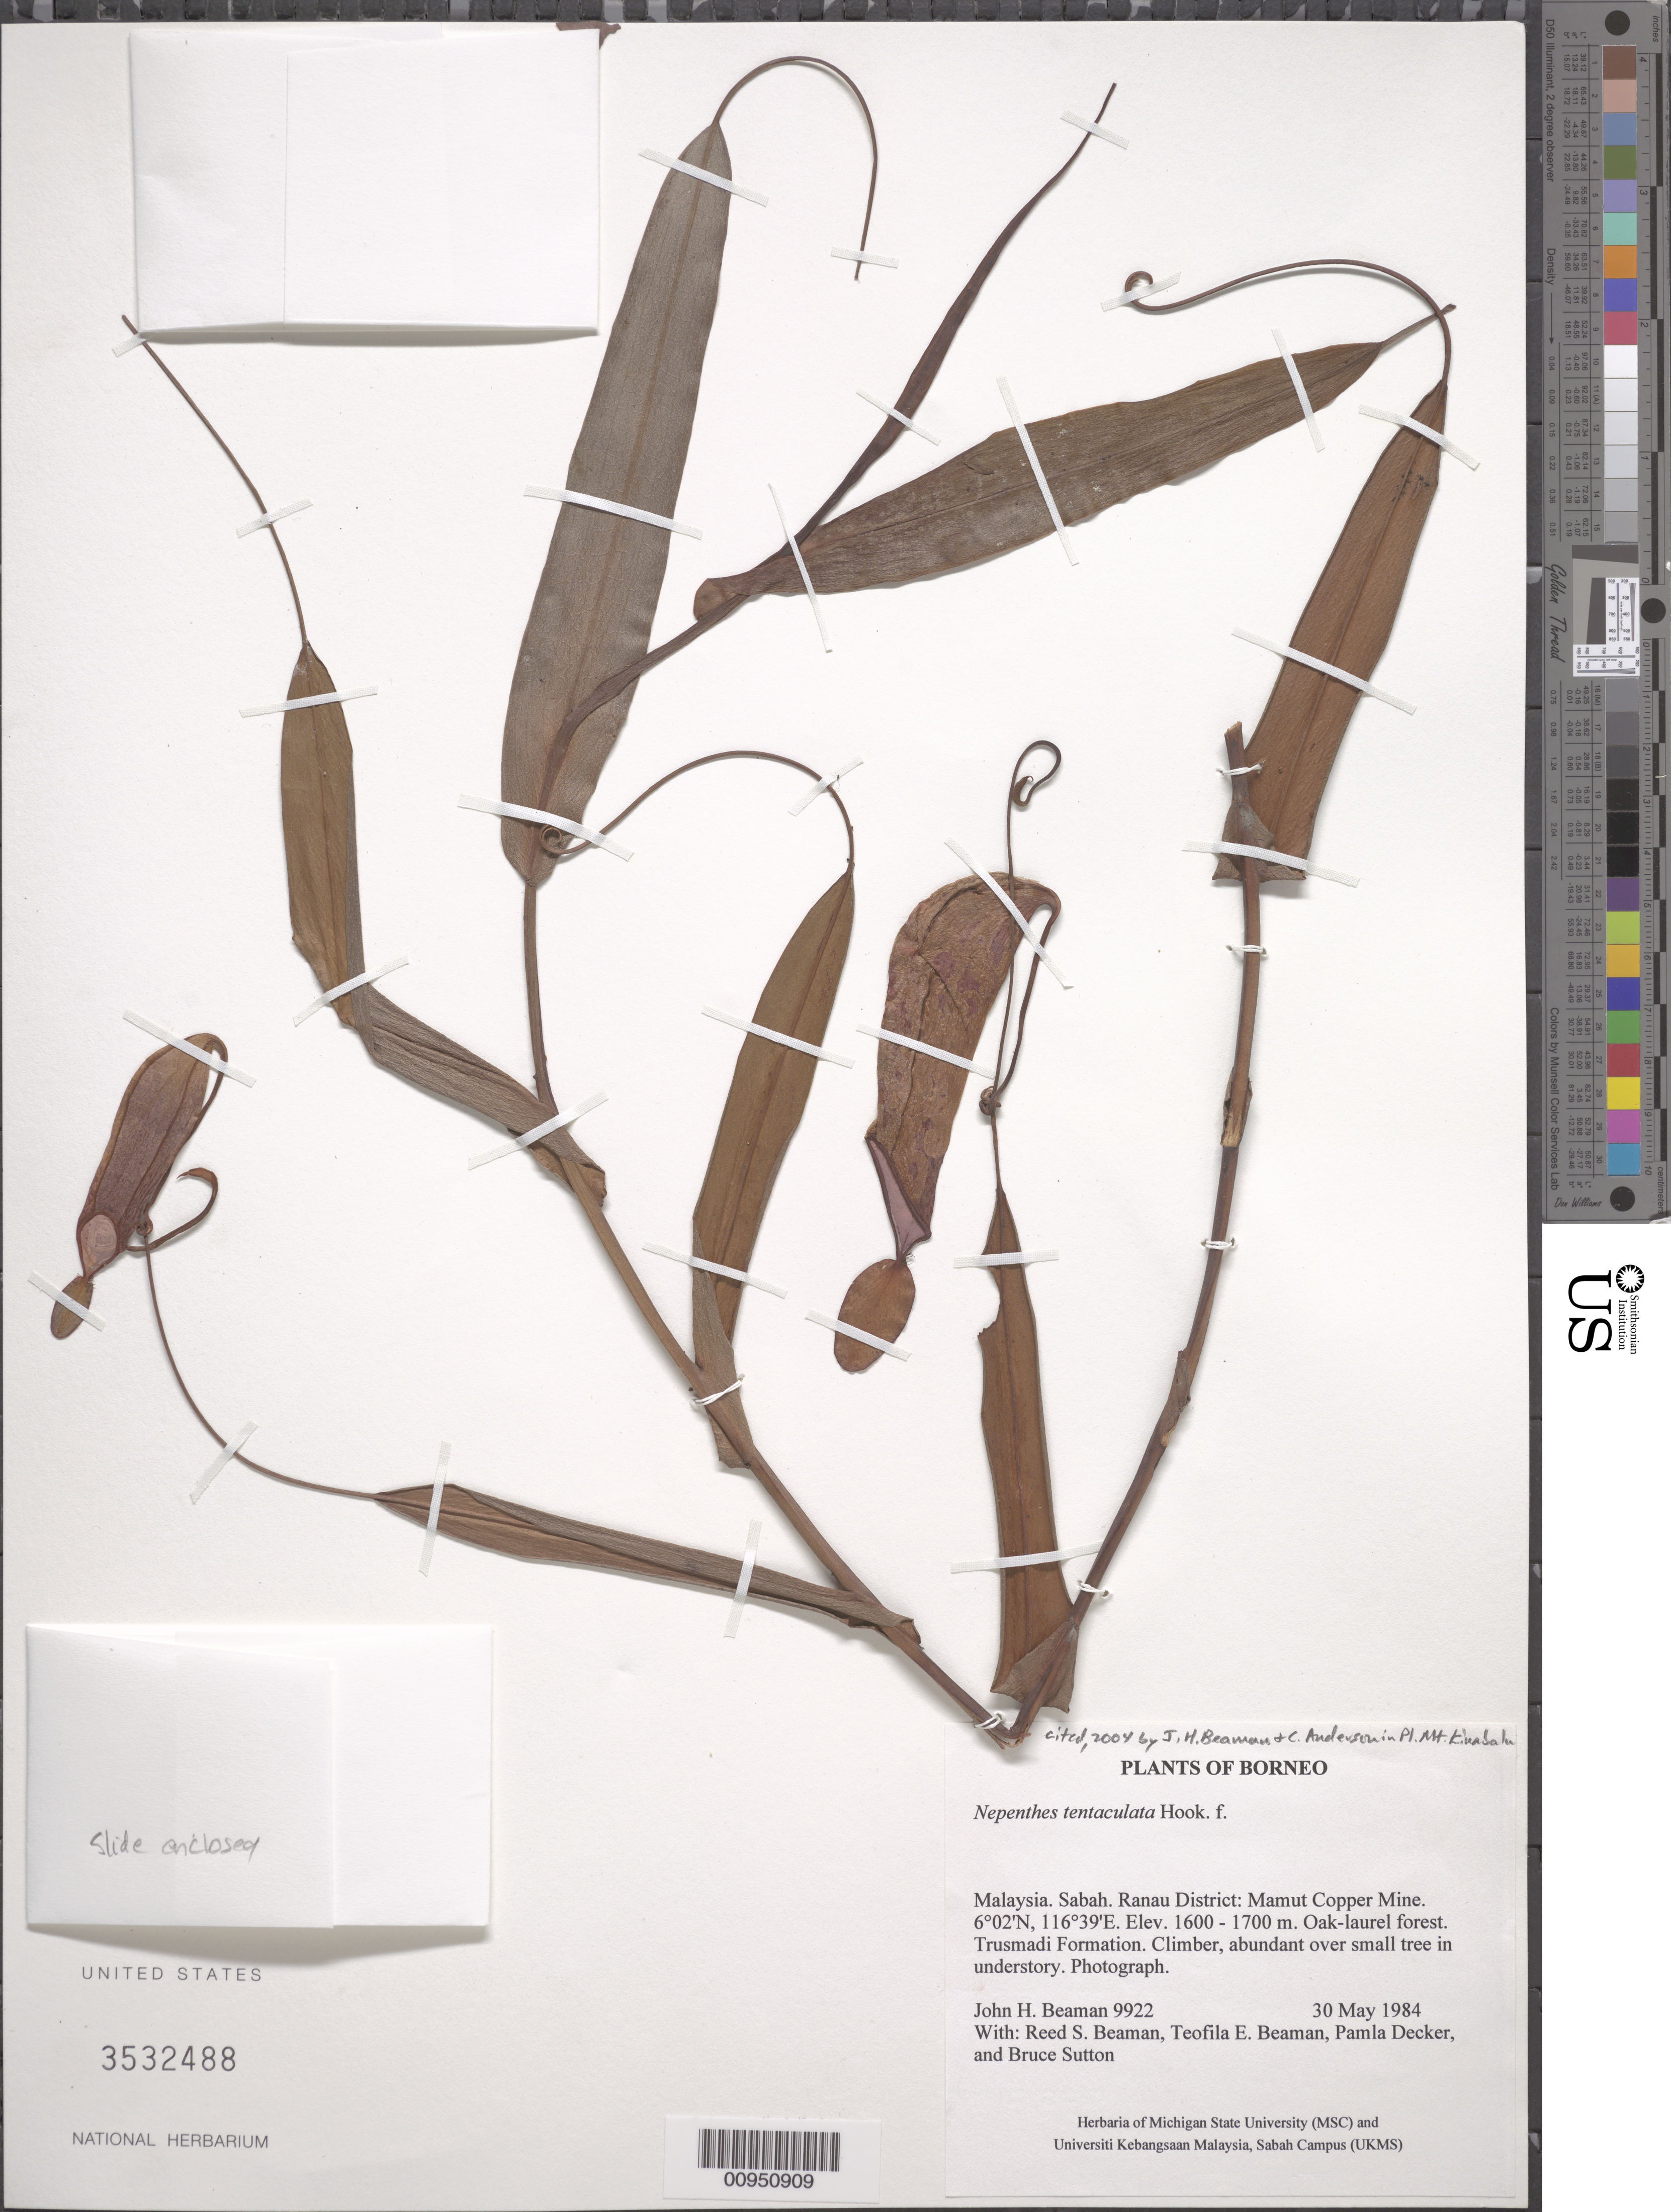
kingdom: Plantae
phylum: Tracheophyta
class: Magnoliopsida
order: Caryophyllales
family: Nepenthaceae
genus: Nepenthes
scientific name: Nepenthes tentaculata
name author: Hook. f.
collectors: J. H. Beaman, R. S. Beaman, T. E. Beaman, P. Decker & B. Sutton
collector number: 9922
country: Malaysia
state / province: Sabah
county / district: Ranau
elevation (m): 1600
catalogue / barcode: US 3532488